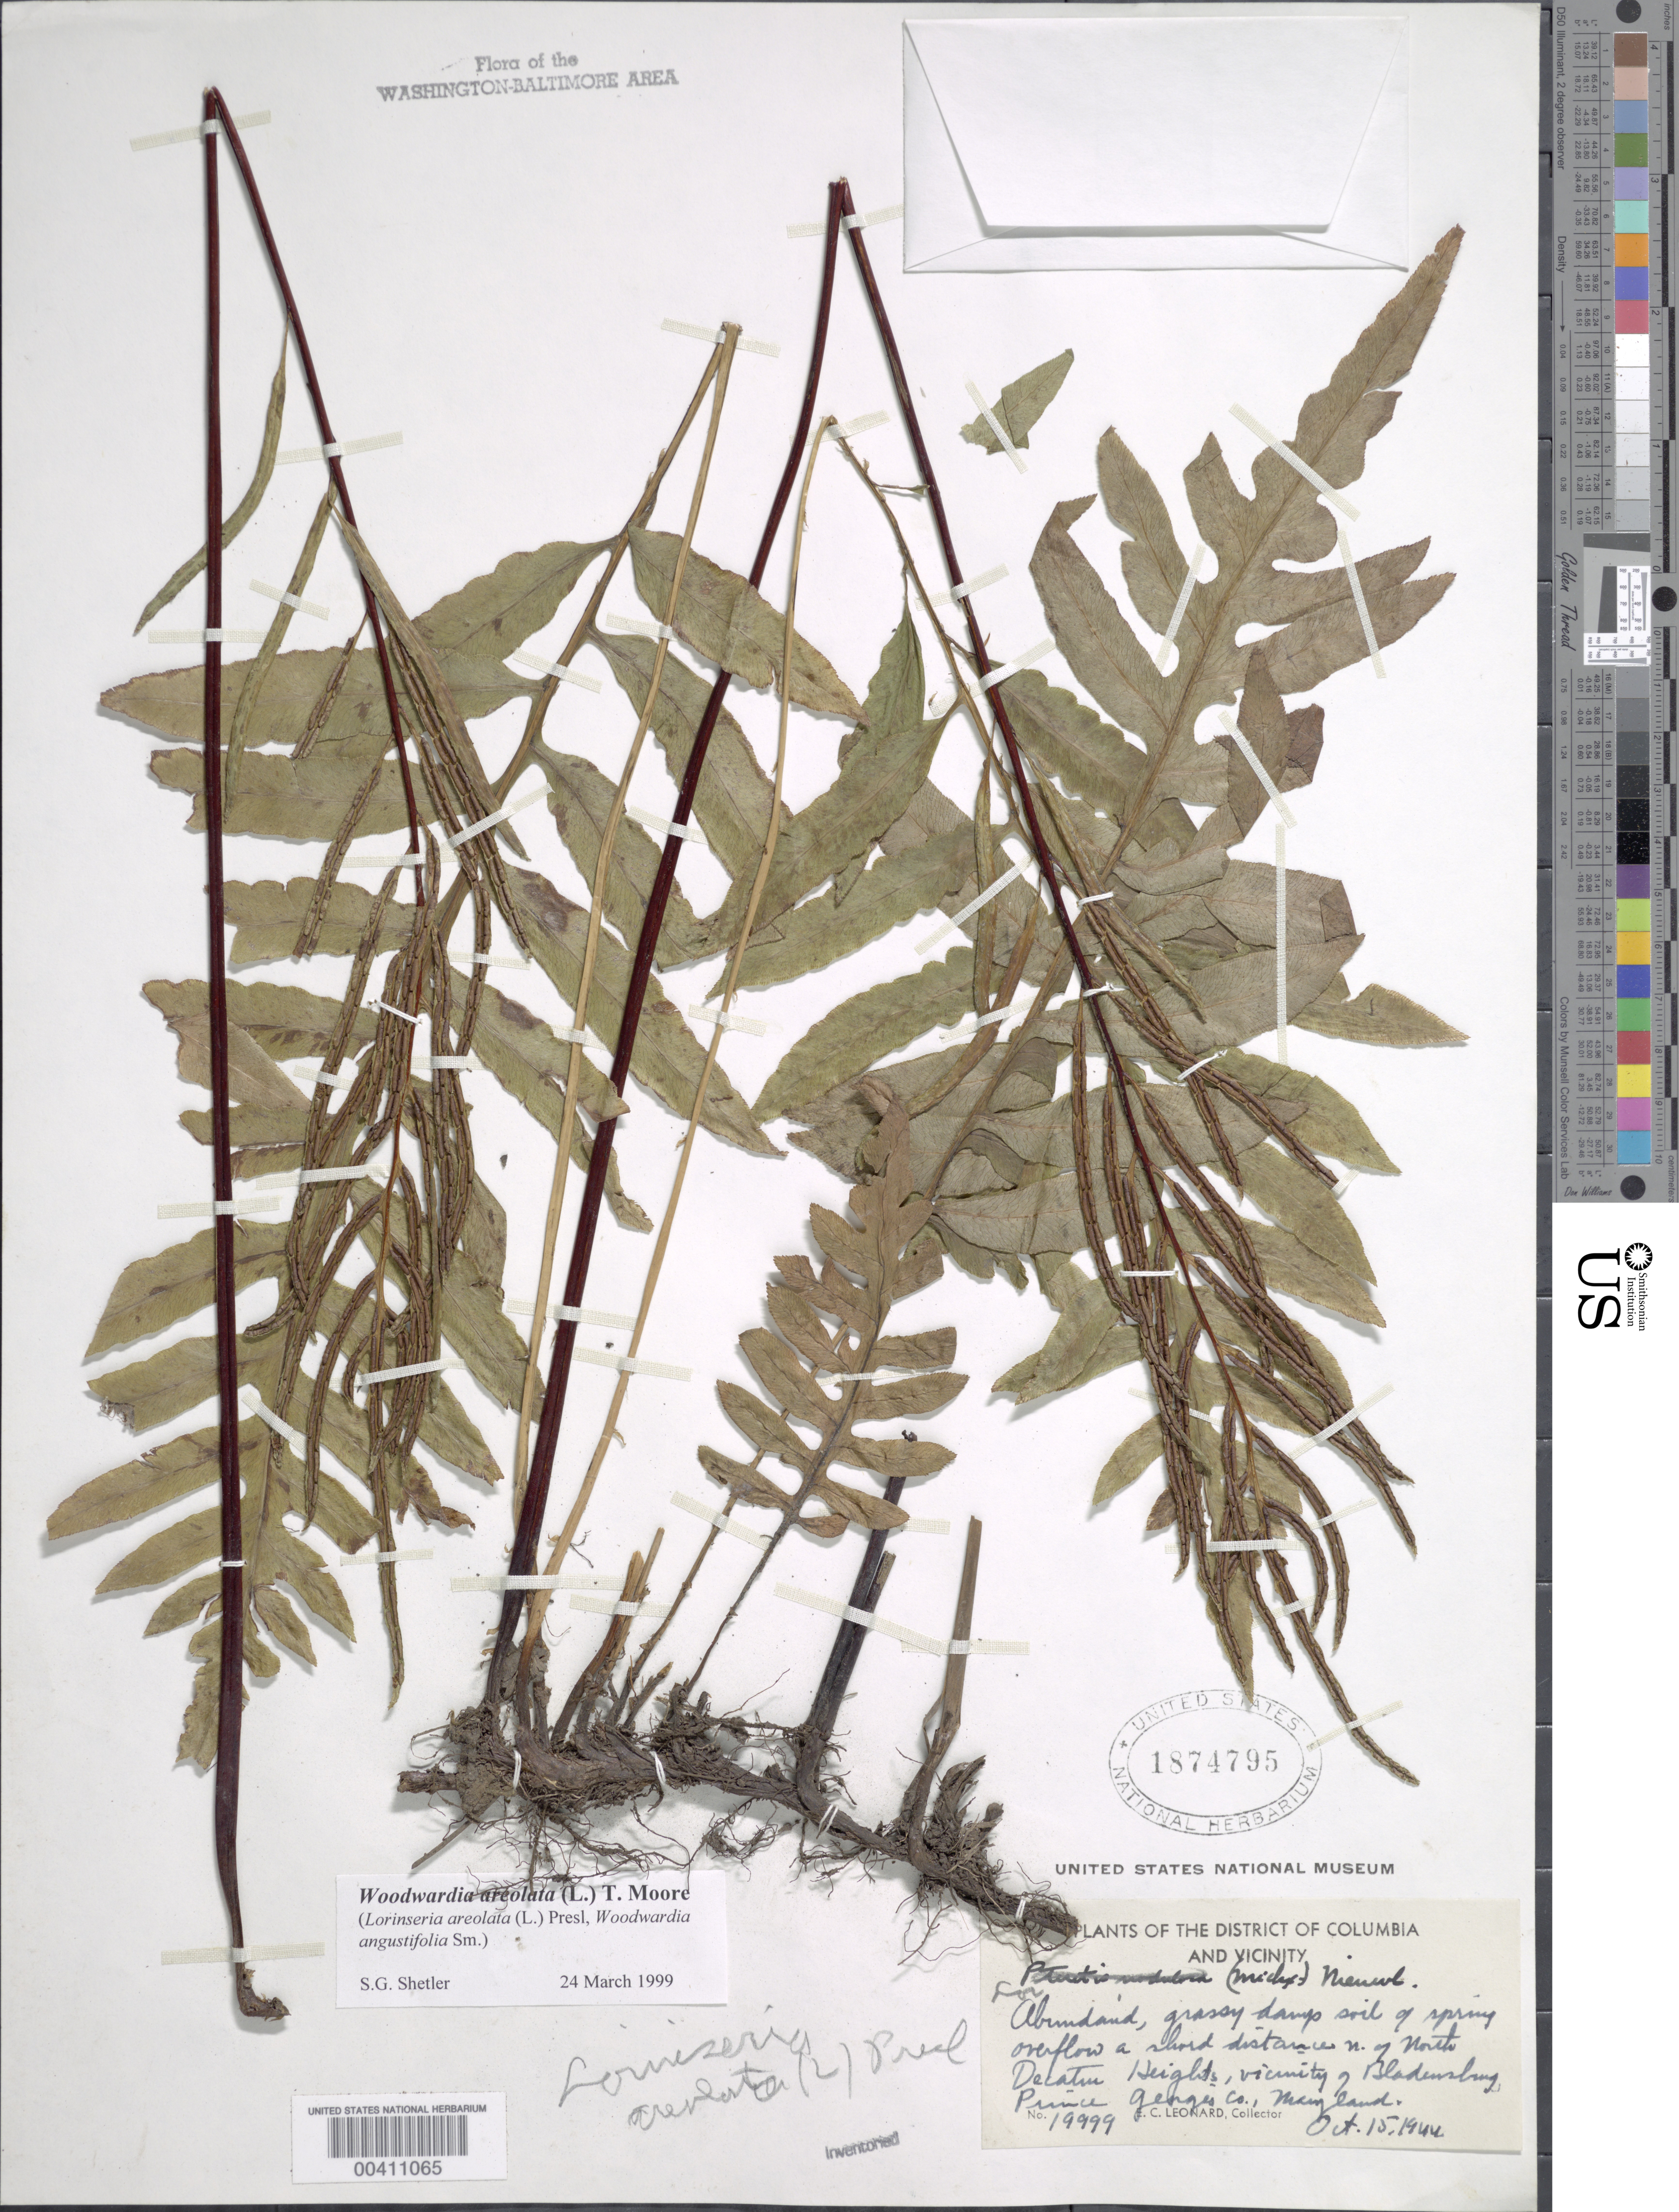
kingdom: Plantae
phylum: Tracheophyta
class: Polypodiopsida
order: Polypodiales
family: Blechnaceae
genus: Woodwardia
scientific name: Woodwardia areolata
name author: (L.) T. Moore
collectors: E. C. Leonard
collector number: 19999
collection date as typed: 15 Oct 1944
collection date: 1944-10-15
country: United States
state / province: Maryland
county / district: Prince George's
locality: North of Decatur Heights, Bladensburg vicinity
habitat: Grassy damp soil of spring overflow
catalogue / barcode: US 1874795